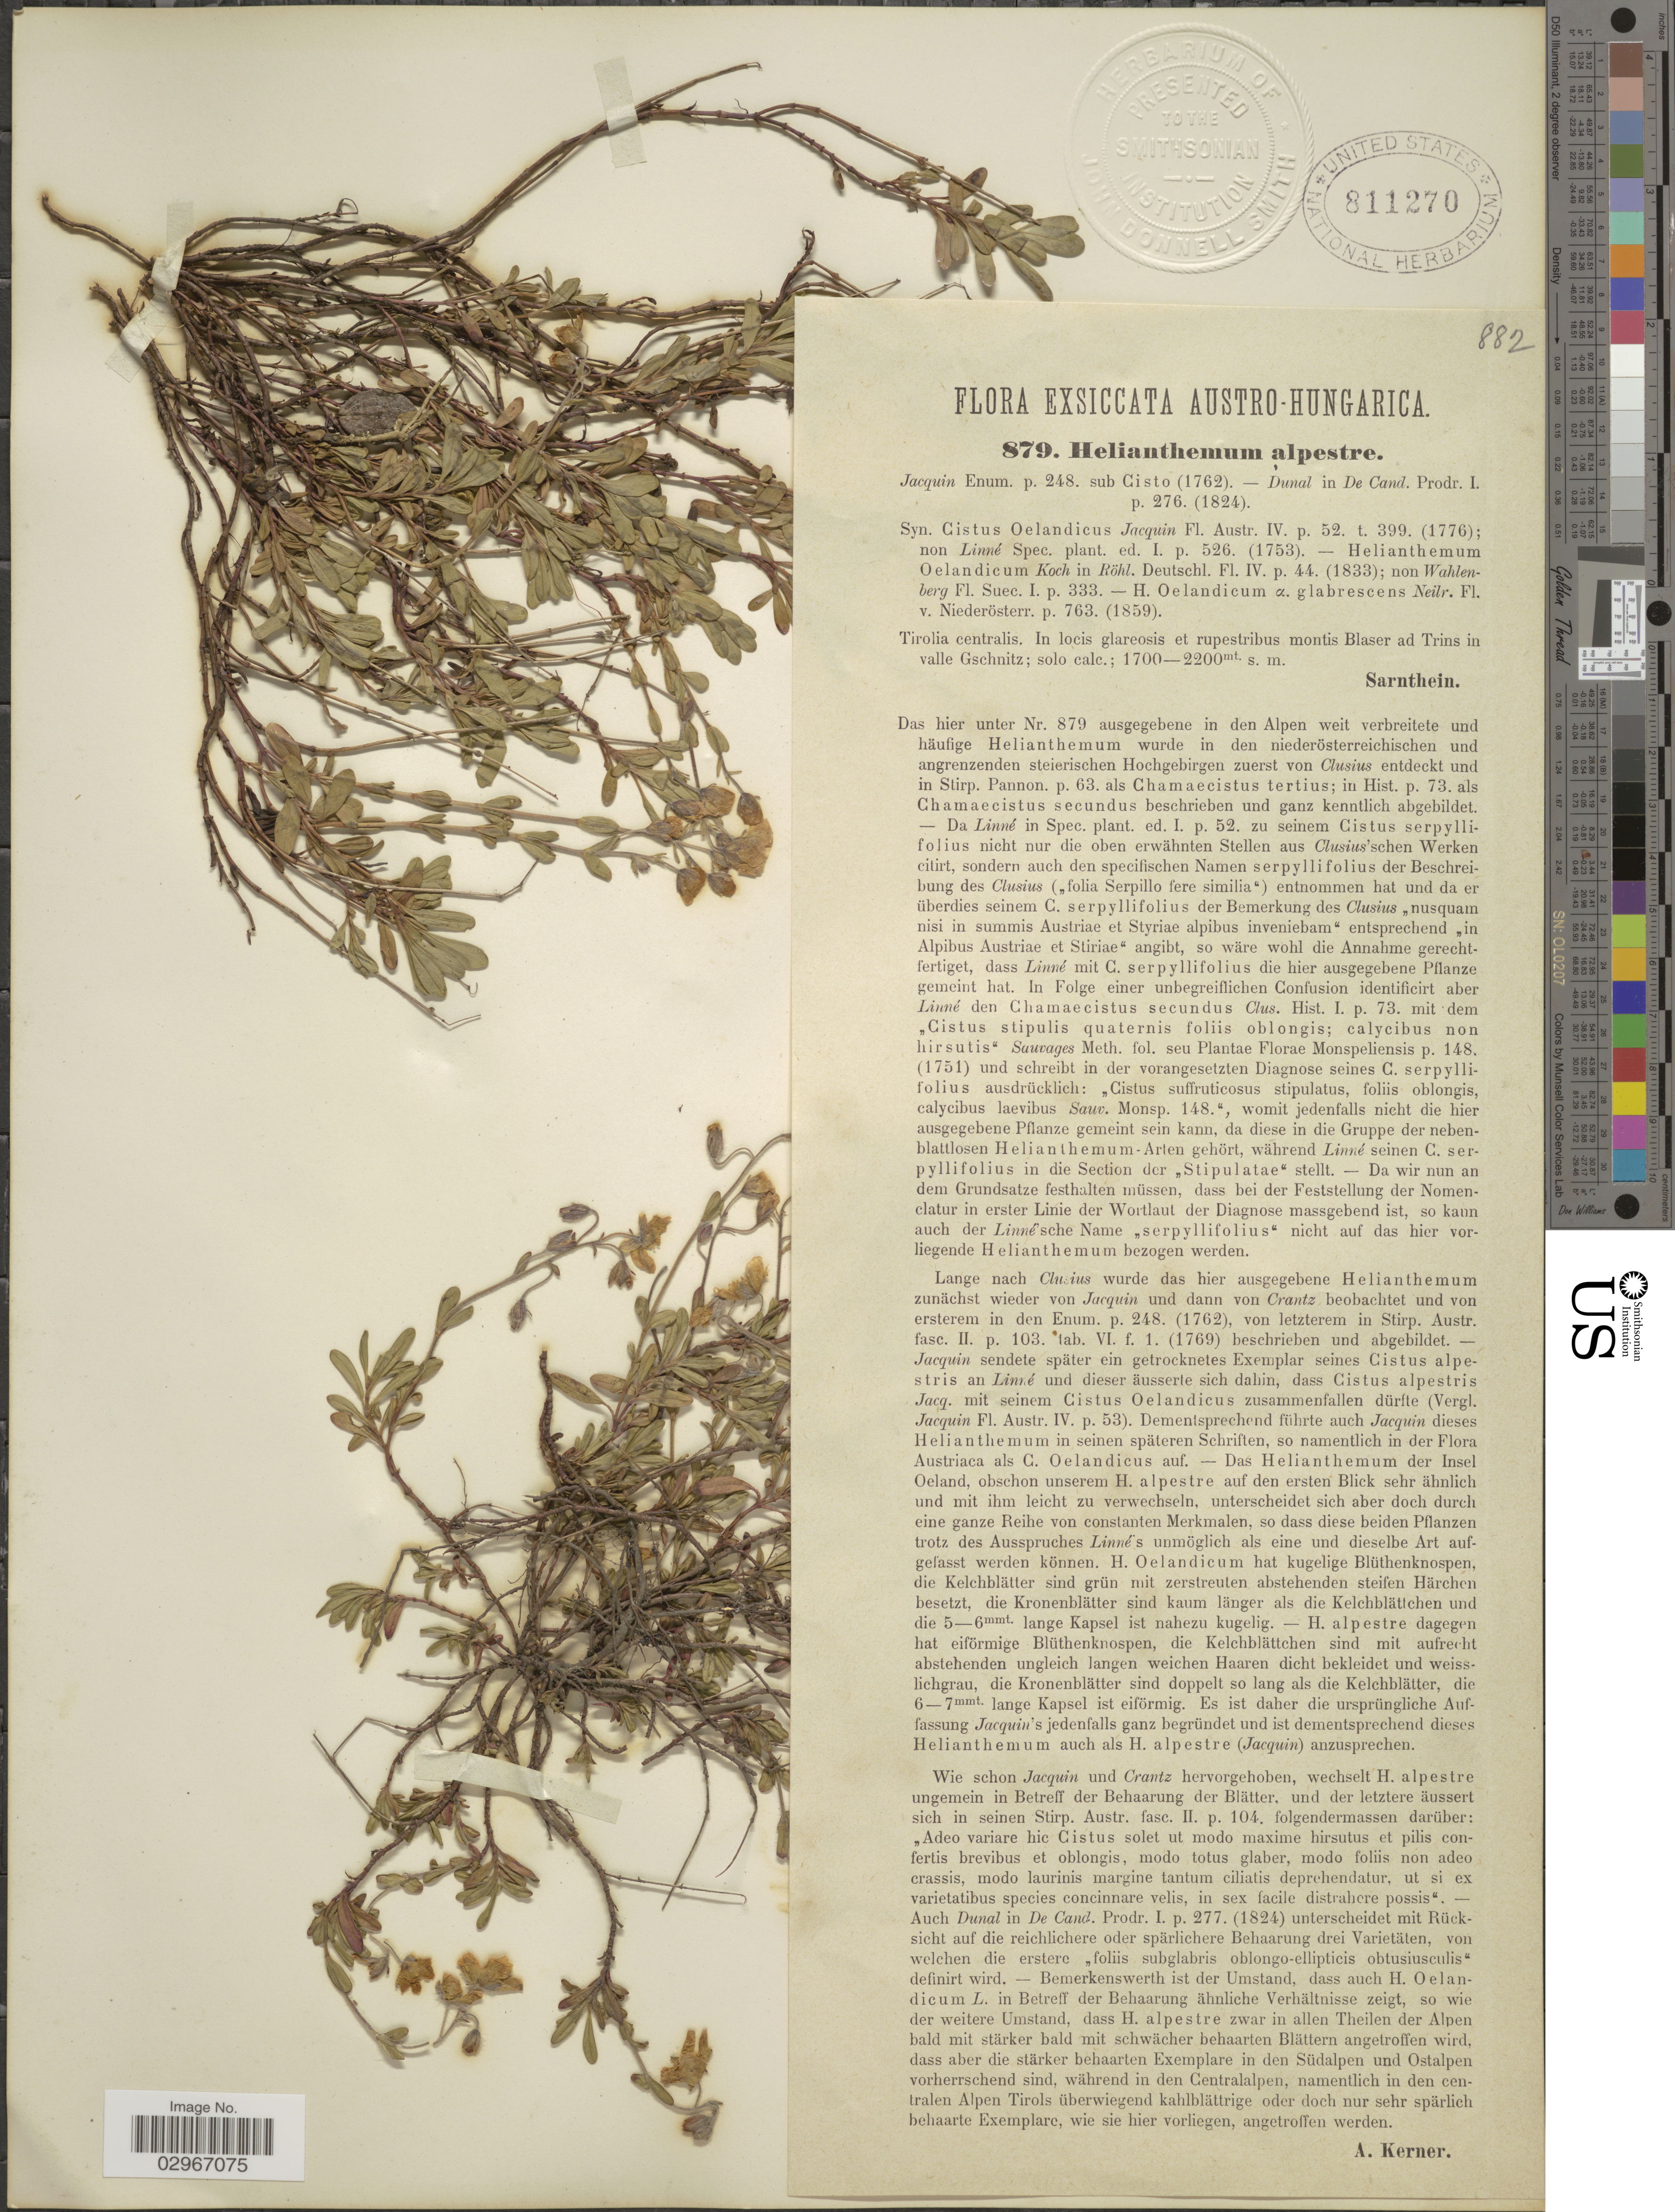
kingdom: Plantae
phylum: Tracheophyta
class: Magnoliopsida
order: Malvales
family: Cistaceae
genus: Helianthemum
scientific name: Helianthemum alpestre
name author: (Jacq.) DC.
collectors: -. Sarnthein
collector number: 879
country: Austria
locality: Austro-Hungarica. Tirolia centralis. In locis glareosis et rupestribus montis Blaser ad Trins in valle Gschnitz; solo calc.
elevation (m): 1700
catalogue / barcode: US 811270